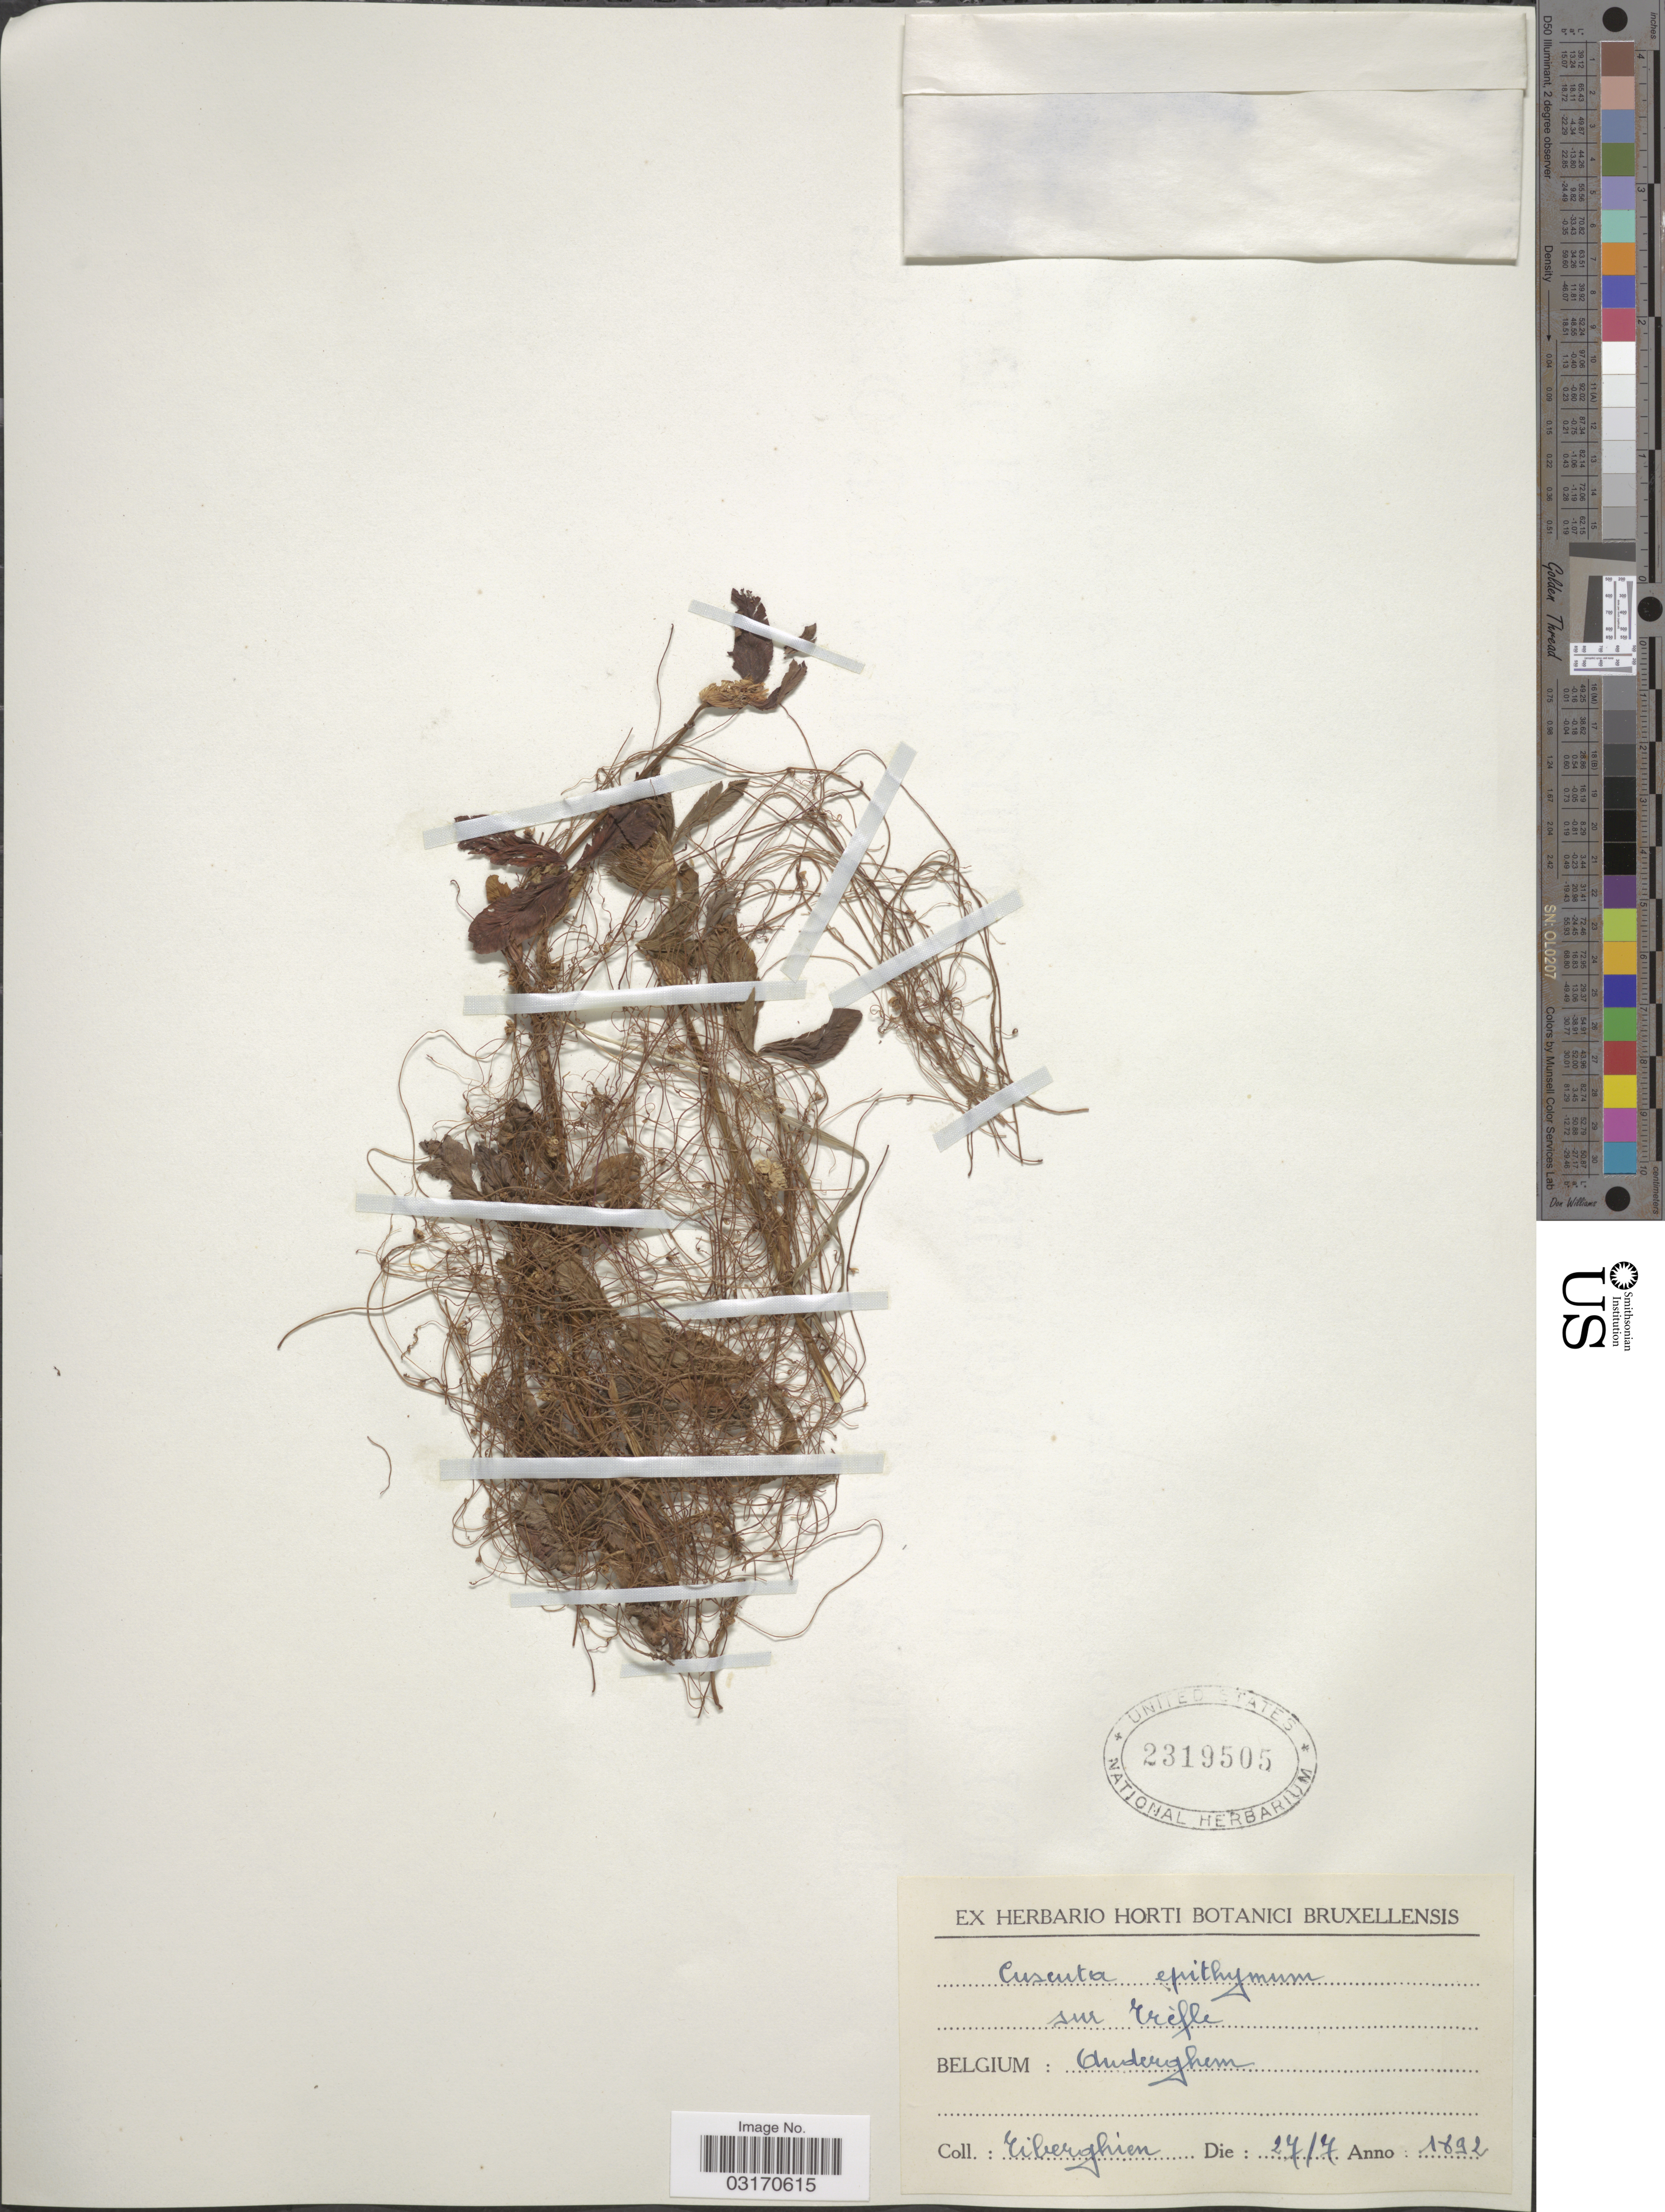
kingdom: Plantae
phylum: Tracheophyta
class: Magnoliopsida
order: Solanales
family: Convolvulaceae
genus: Cuscuta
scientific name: Cuscuta epithymum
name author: Murray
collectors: A. Tiberghien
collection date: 1892-07-27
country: Belgium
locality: Sur Trèfle. Auderghem.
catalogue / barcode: US 2319505